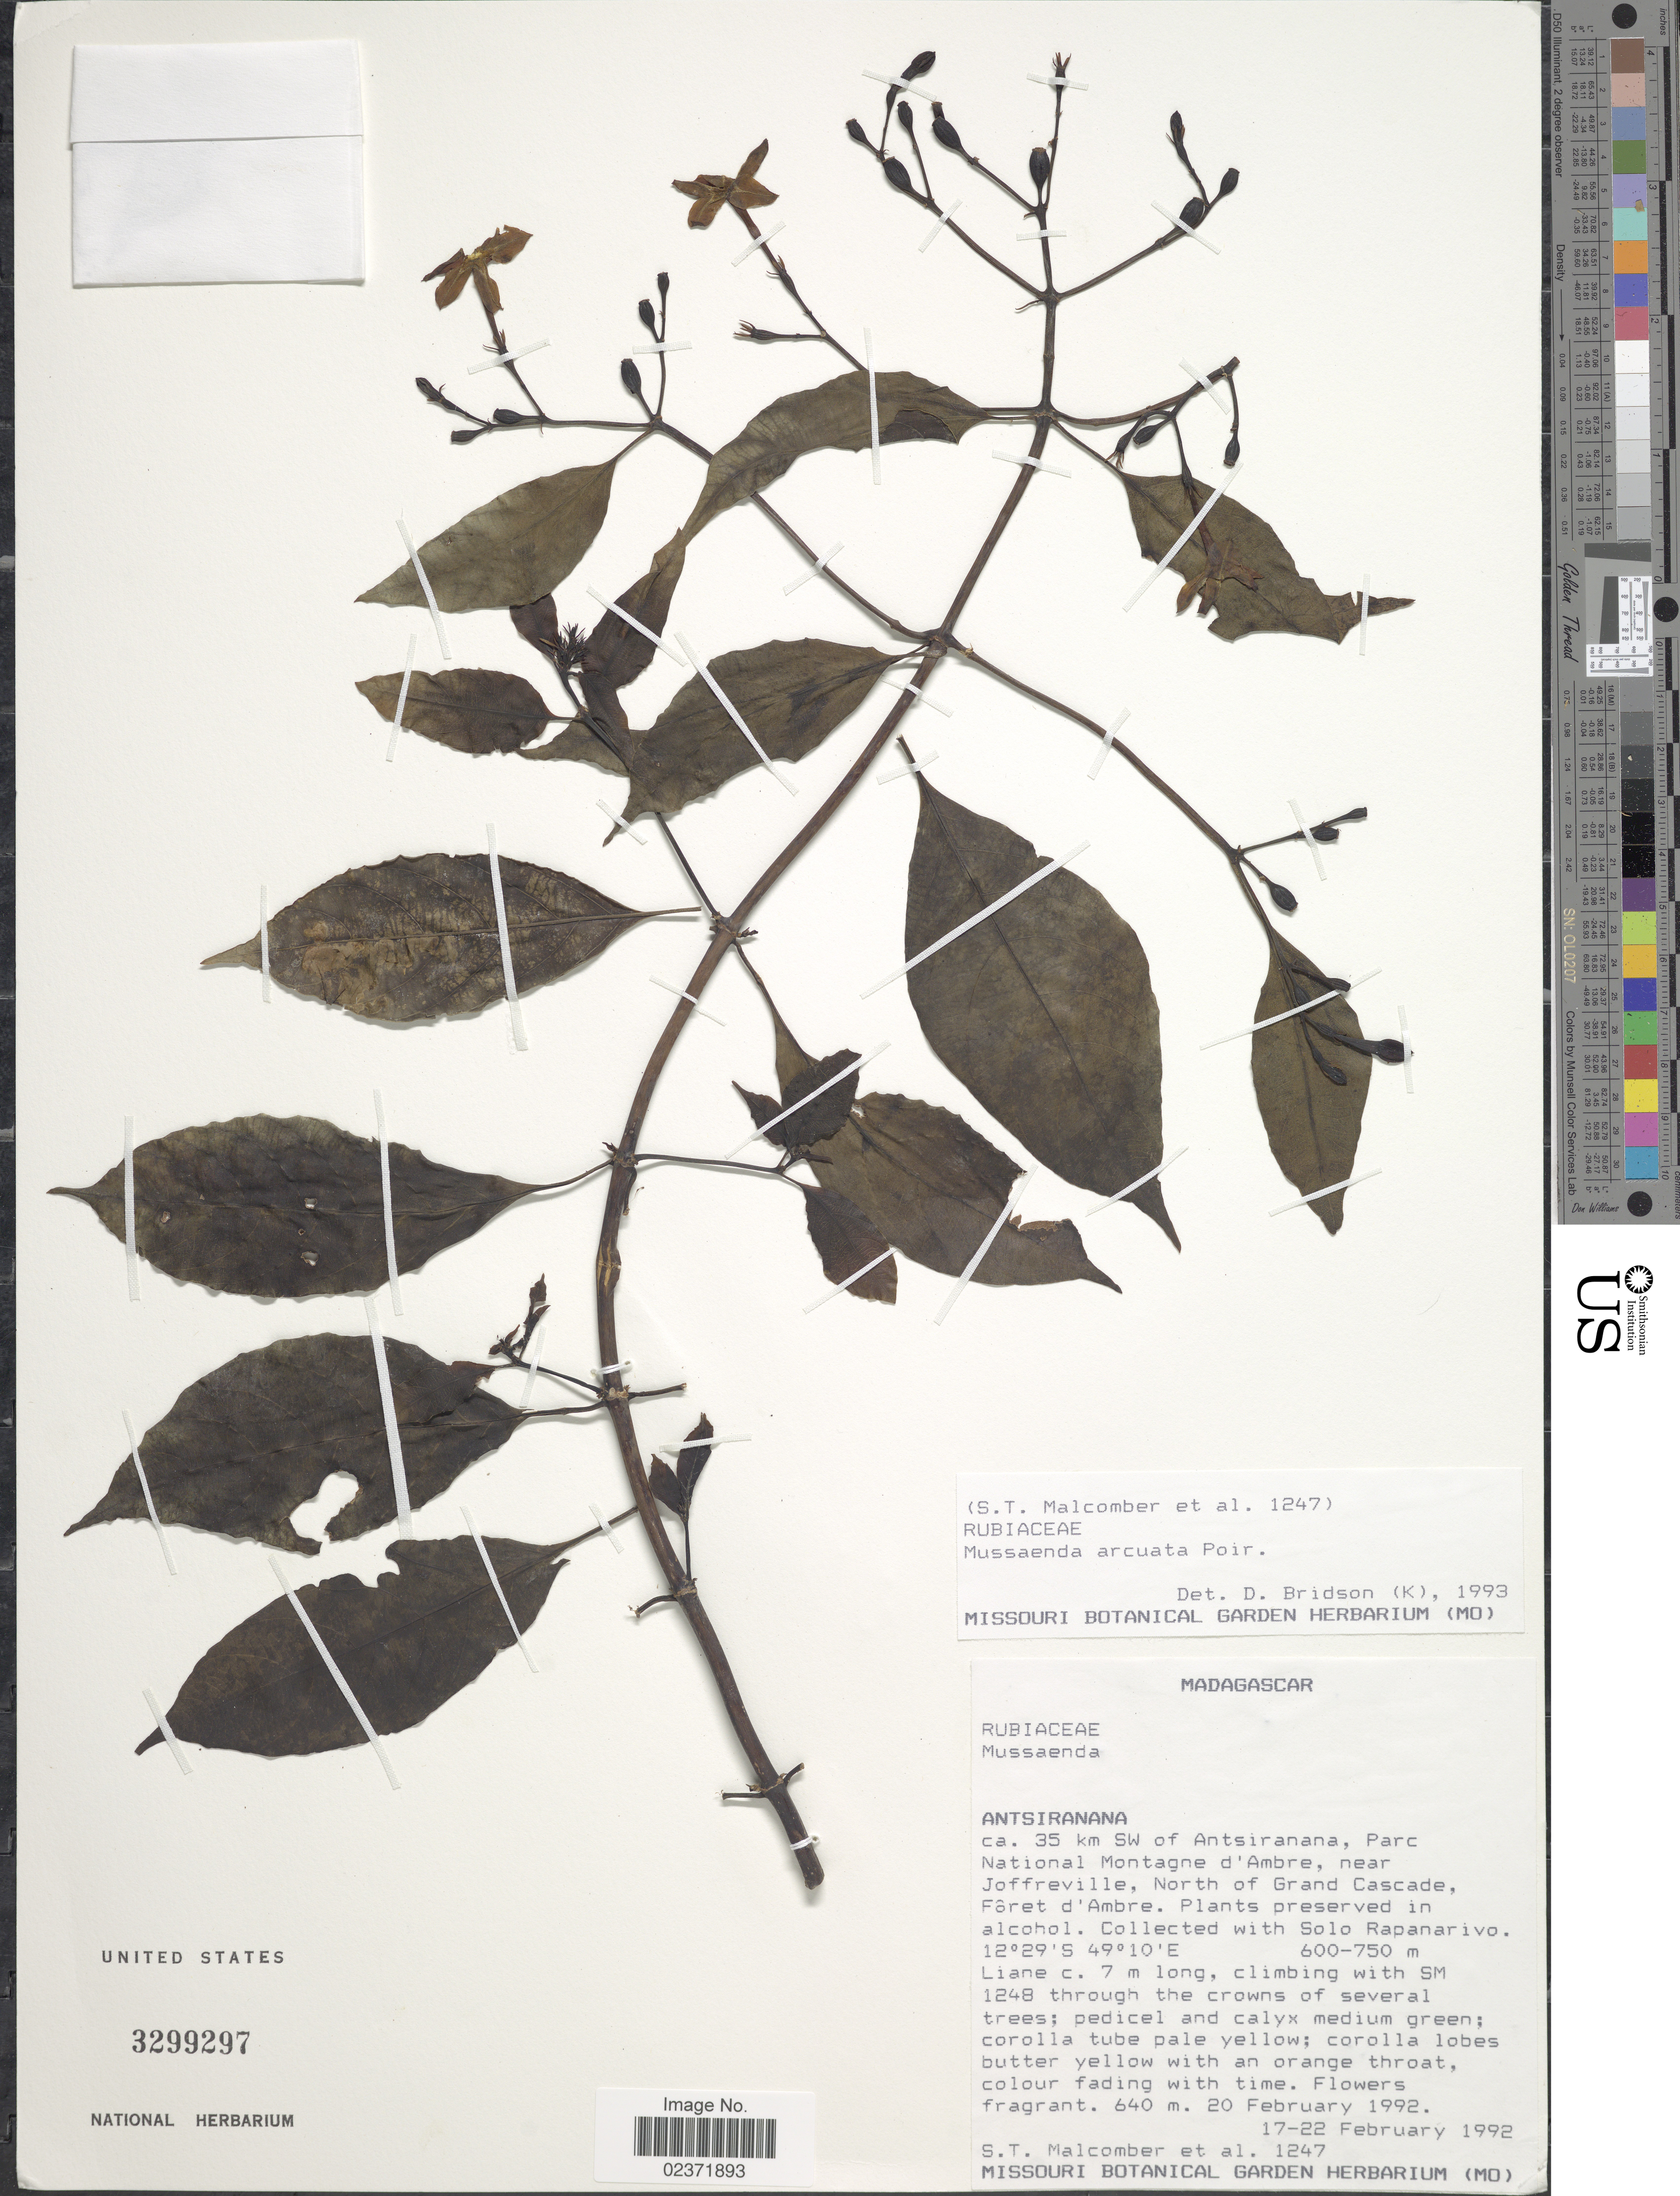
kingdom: Plantae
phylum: Tracheophyta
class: Magnoliopsida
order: Gentianales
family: Rubiaceae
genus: Mussaenda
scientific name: Mussaenda arcuata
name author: Poir.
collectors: S. T. Malcomber & et al.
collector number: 1247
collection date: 1992-02-17/1992-02-22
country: Madagascar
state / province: Diana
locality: Ca. 35 km SW of Antsiranana, Parc National Montagne d'Ambre, near Joffreville, North of Grand Cascade, Foret d'Ambre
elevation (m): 600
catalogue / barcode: US 3299297